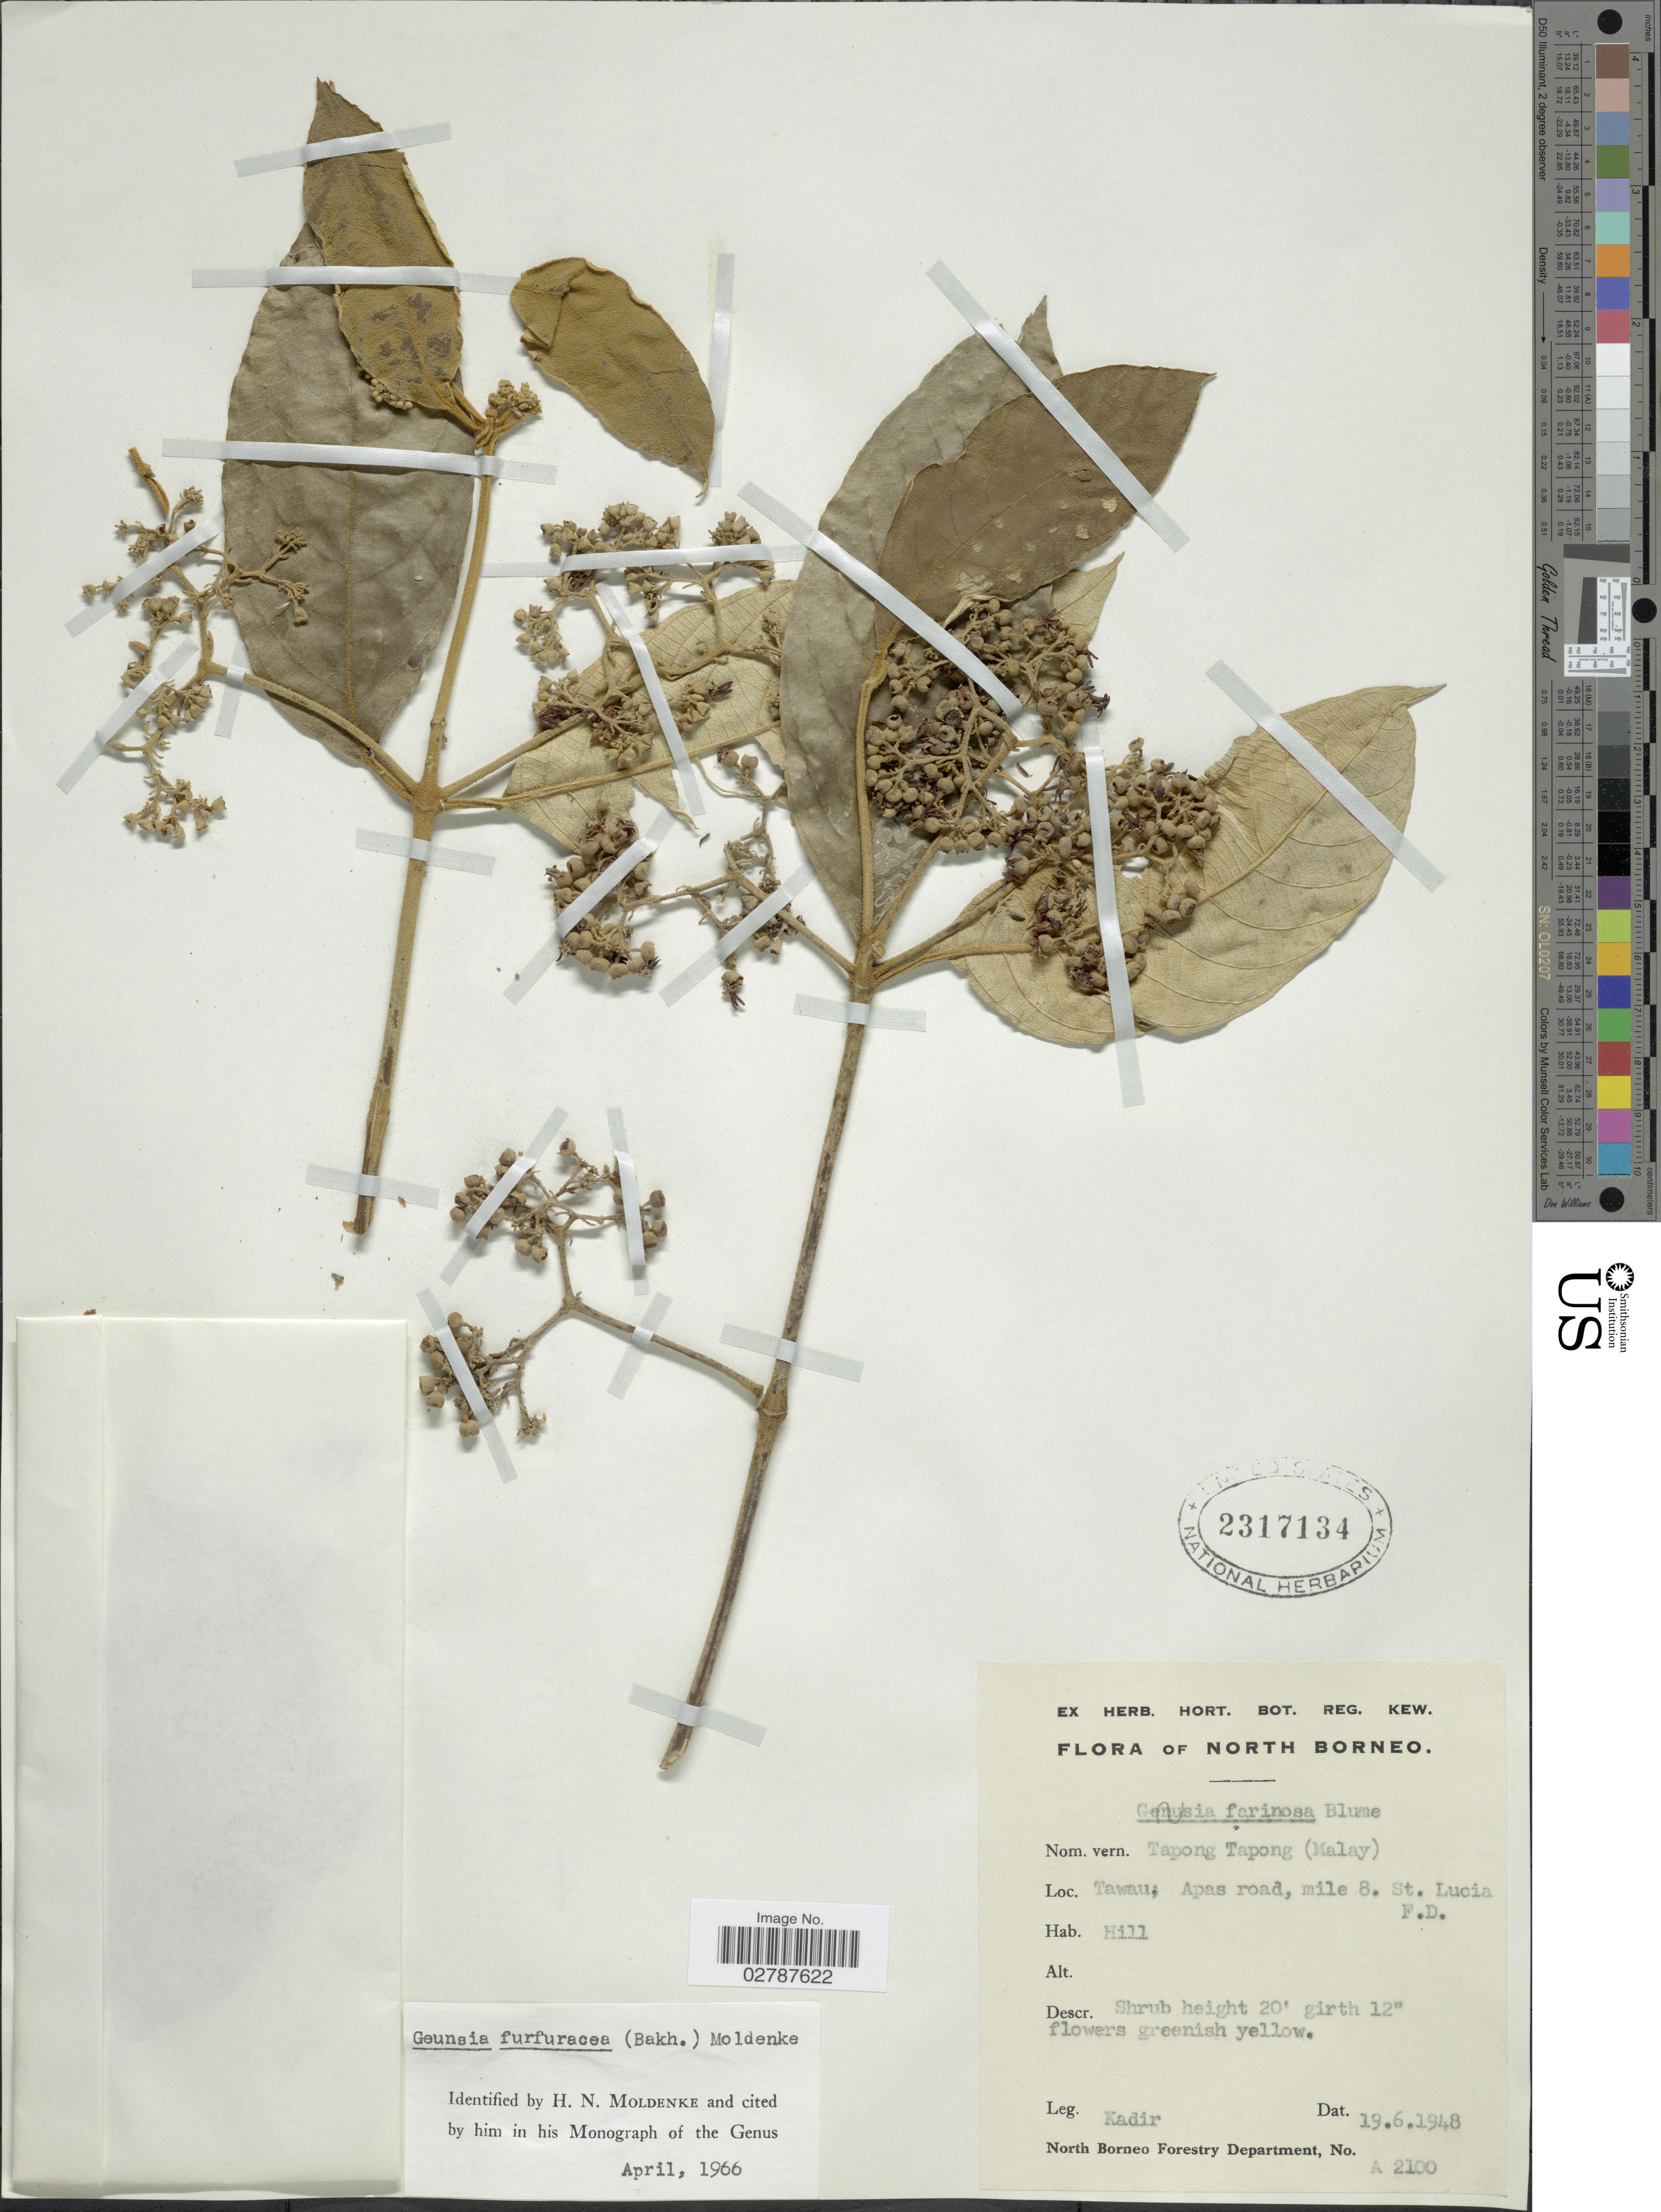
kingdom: Plantae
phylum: Tracheophyta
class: Magnoliopsida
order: Lamiales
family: Lamiaceae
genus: Callicarpa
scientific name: Callicarpa furfuracea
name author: Ridl.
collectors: -. Kadir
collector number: A2100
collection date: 1948-06-19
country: Malaysia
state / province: Sabah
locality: North Borneo. Tawau; Apas road, mile 8. St. Lucia F.D.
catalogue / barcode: US 2317134